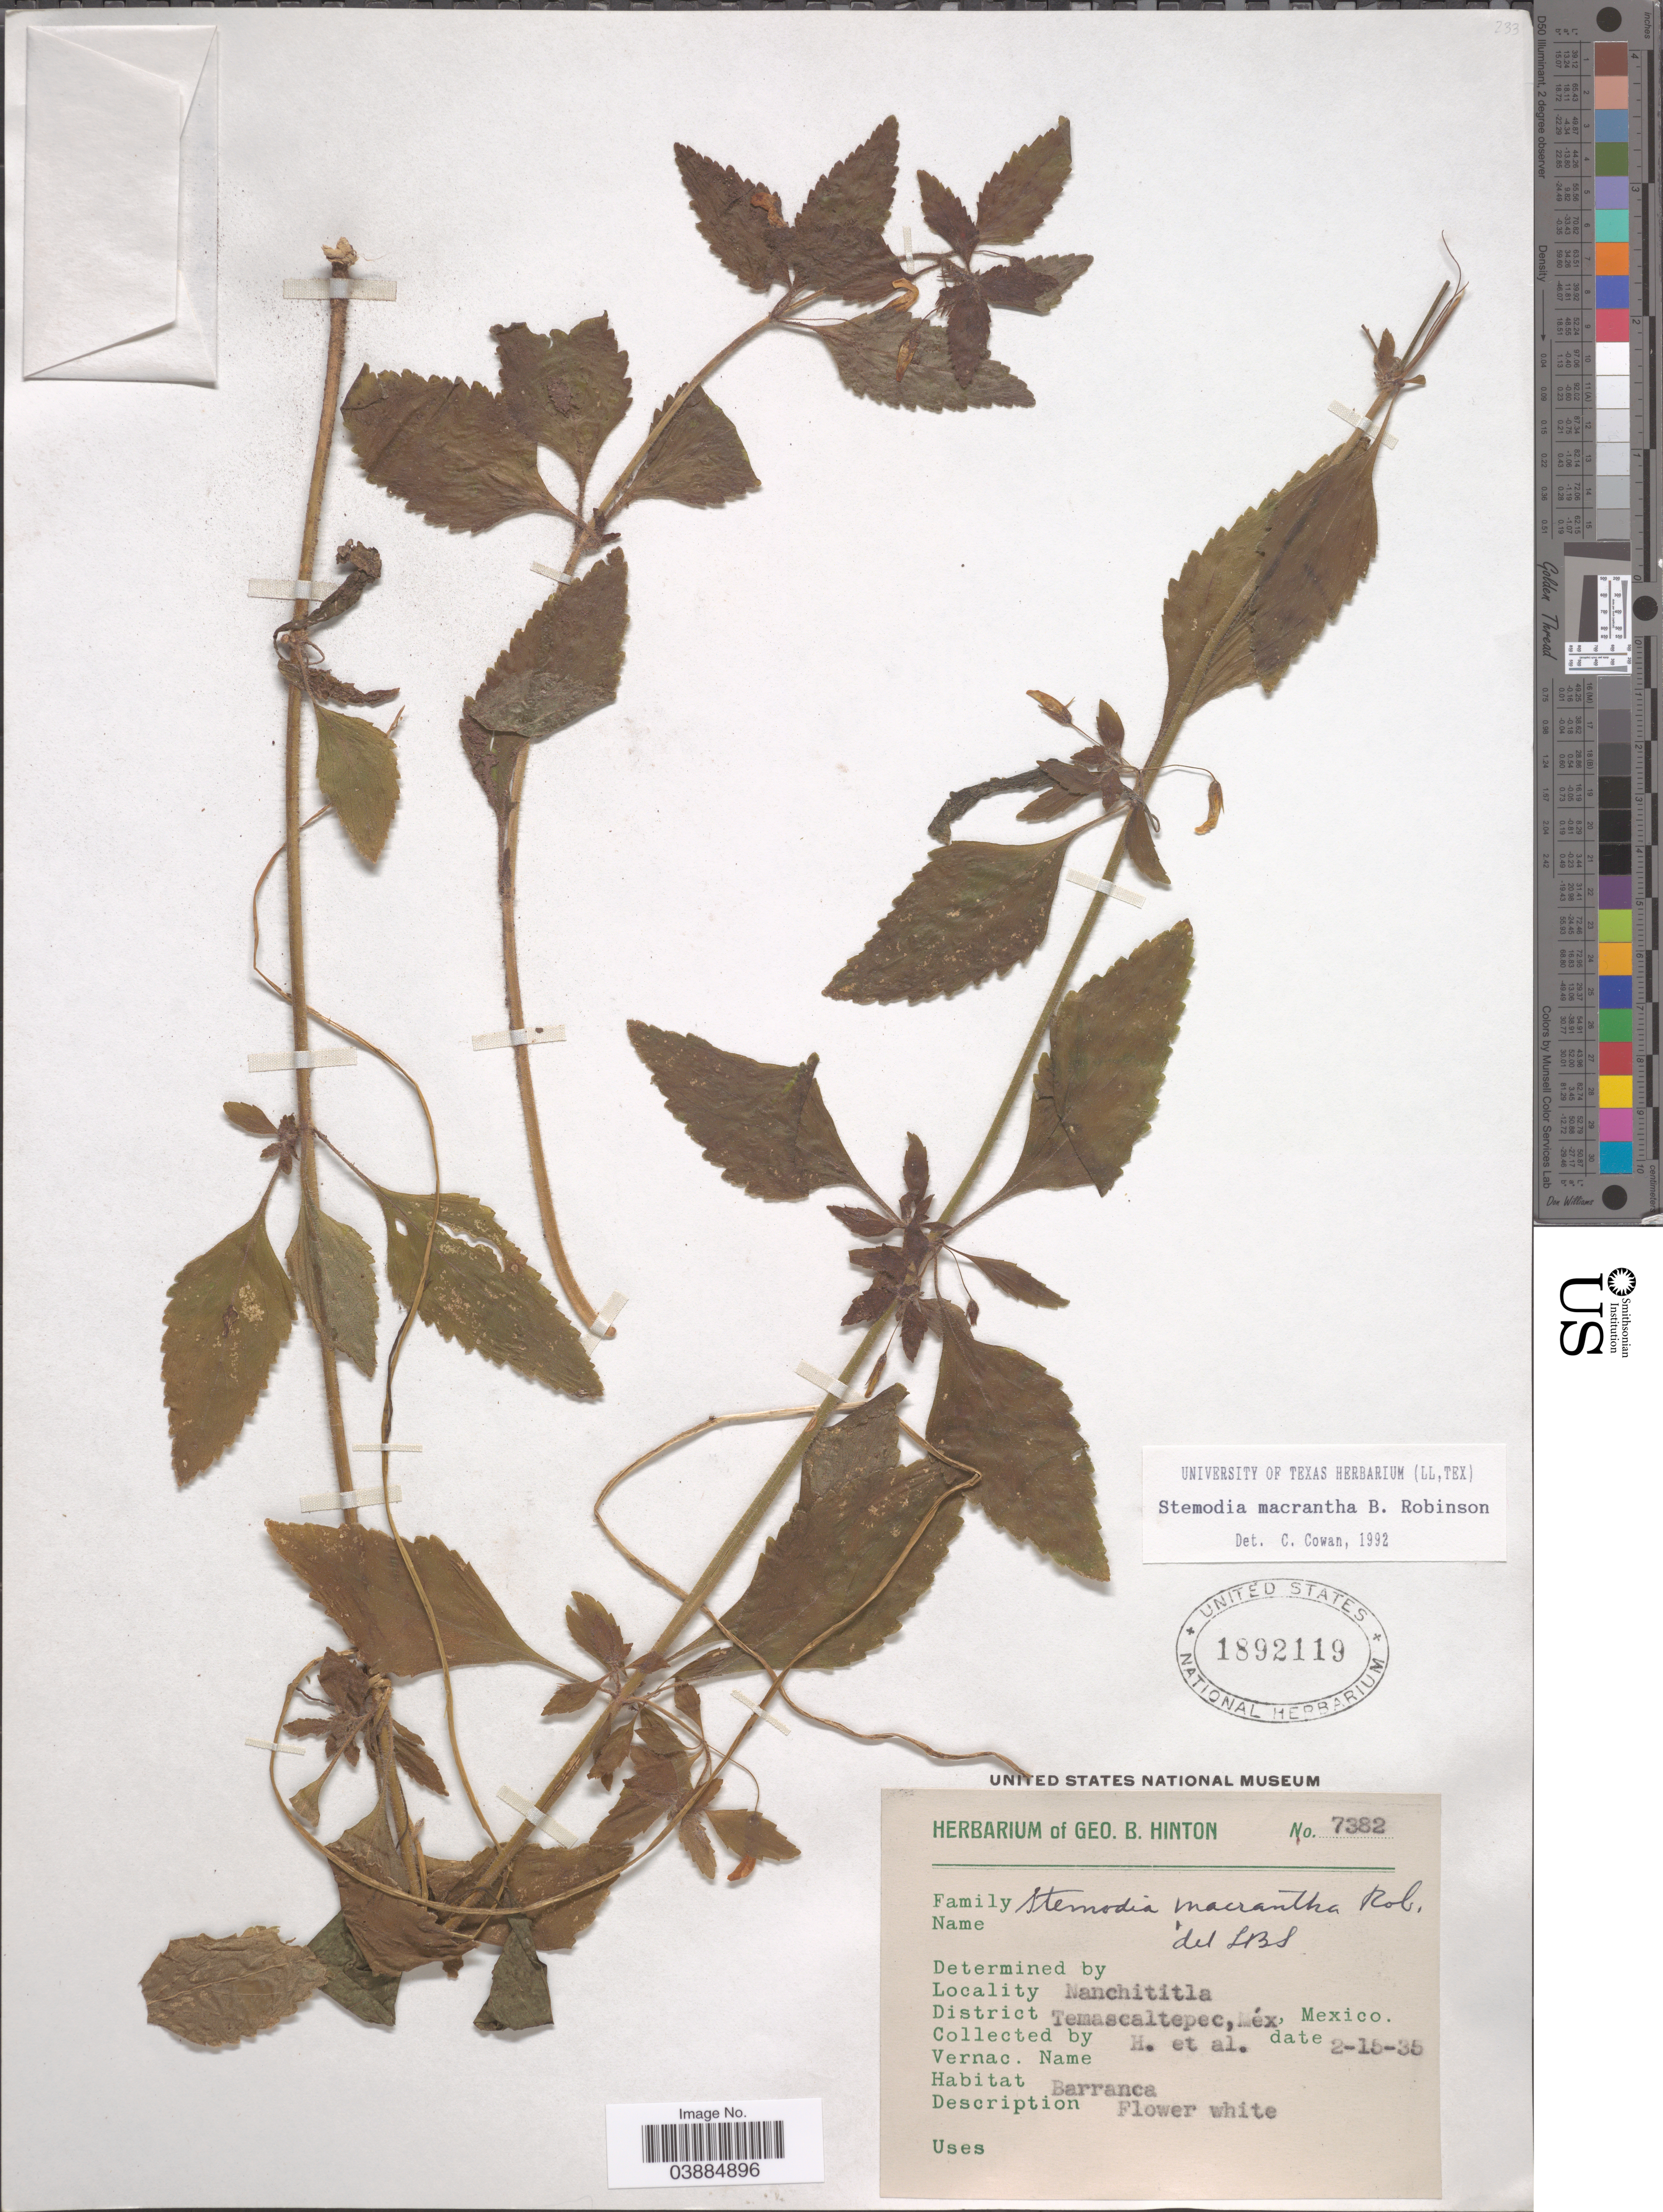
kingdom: Plantae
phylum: Tracheophyta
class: Magnoliopsida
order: Lamiales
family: Plantaginaceae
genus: Stemodia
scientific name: Stemodia micrantha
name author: Brandegee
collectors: G. B. Hinton & et al.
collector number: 7382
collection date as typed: Transcribed d/m/y: 15/2/35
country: Mexico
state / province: México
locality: Nanchititla. District Temascaltepec.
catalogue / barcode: US 1892119